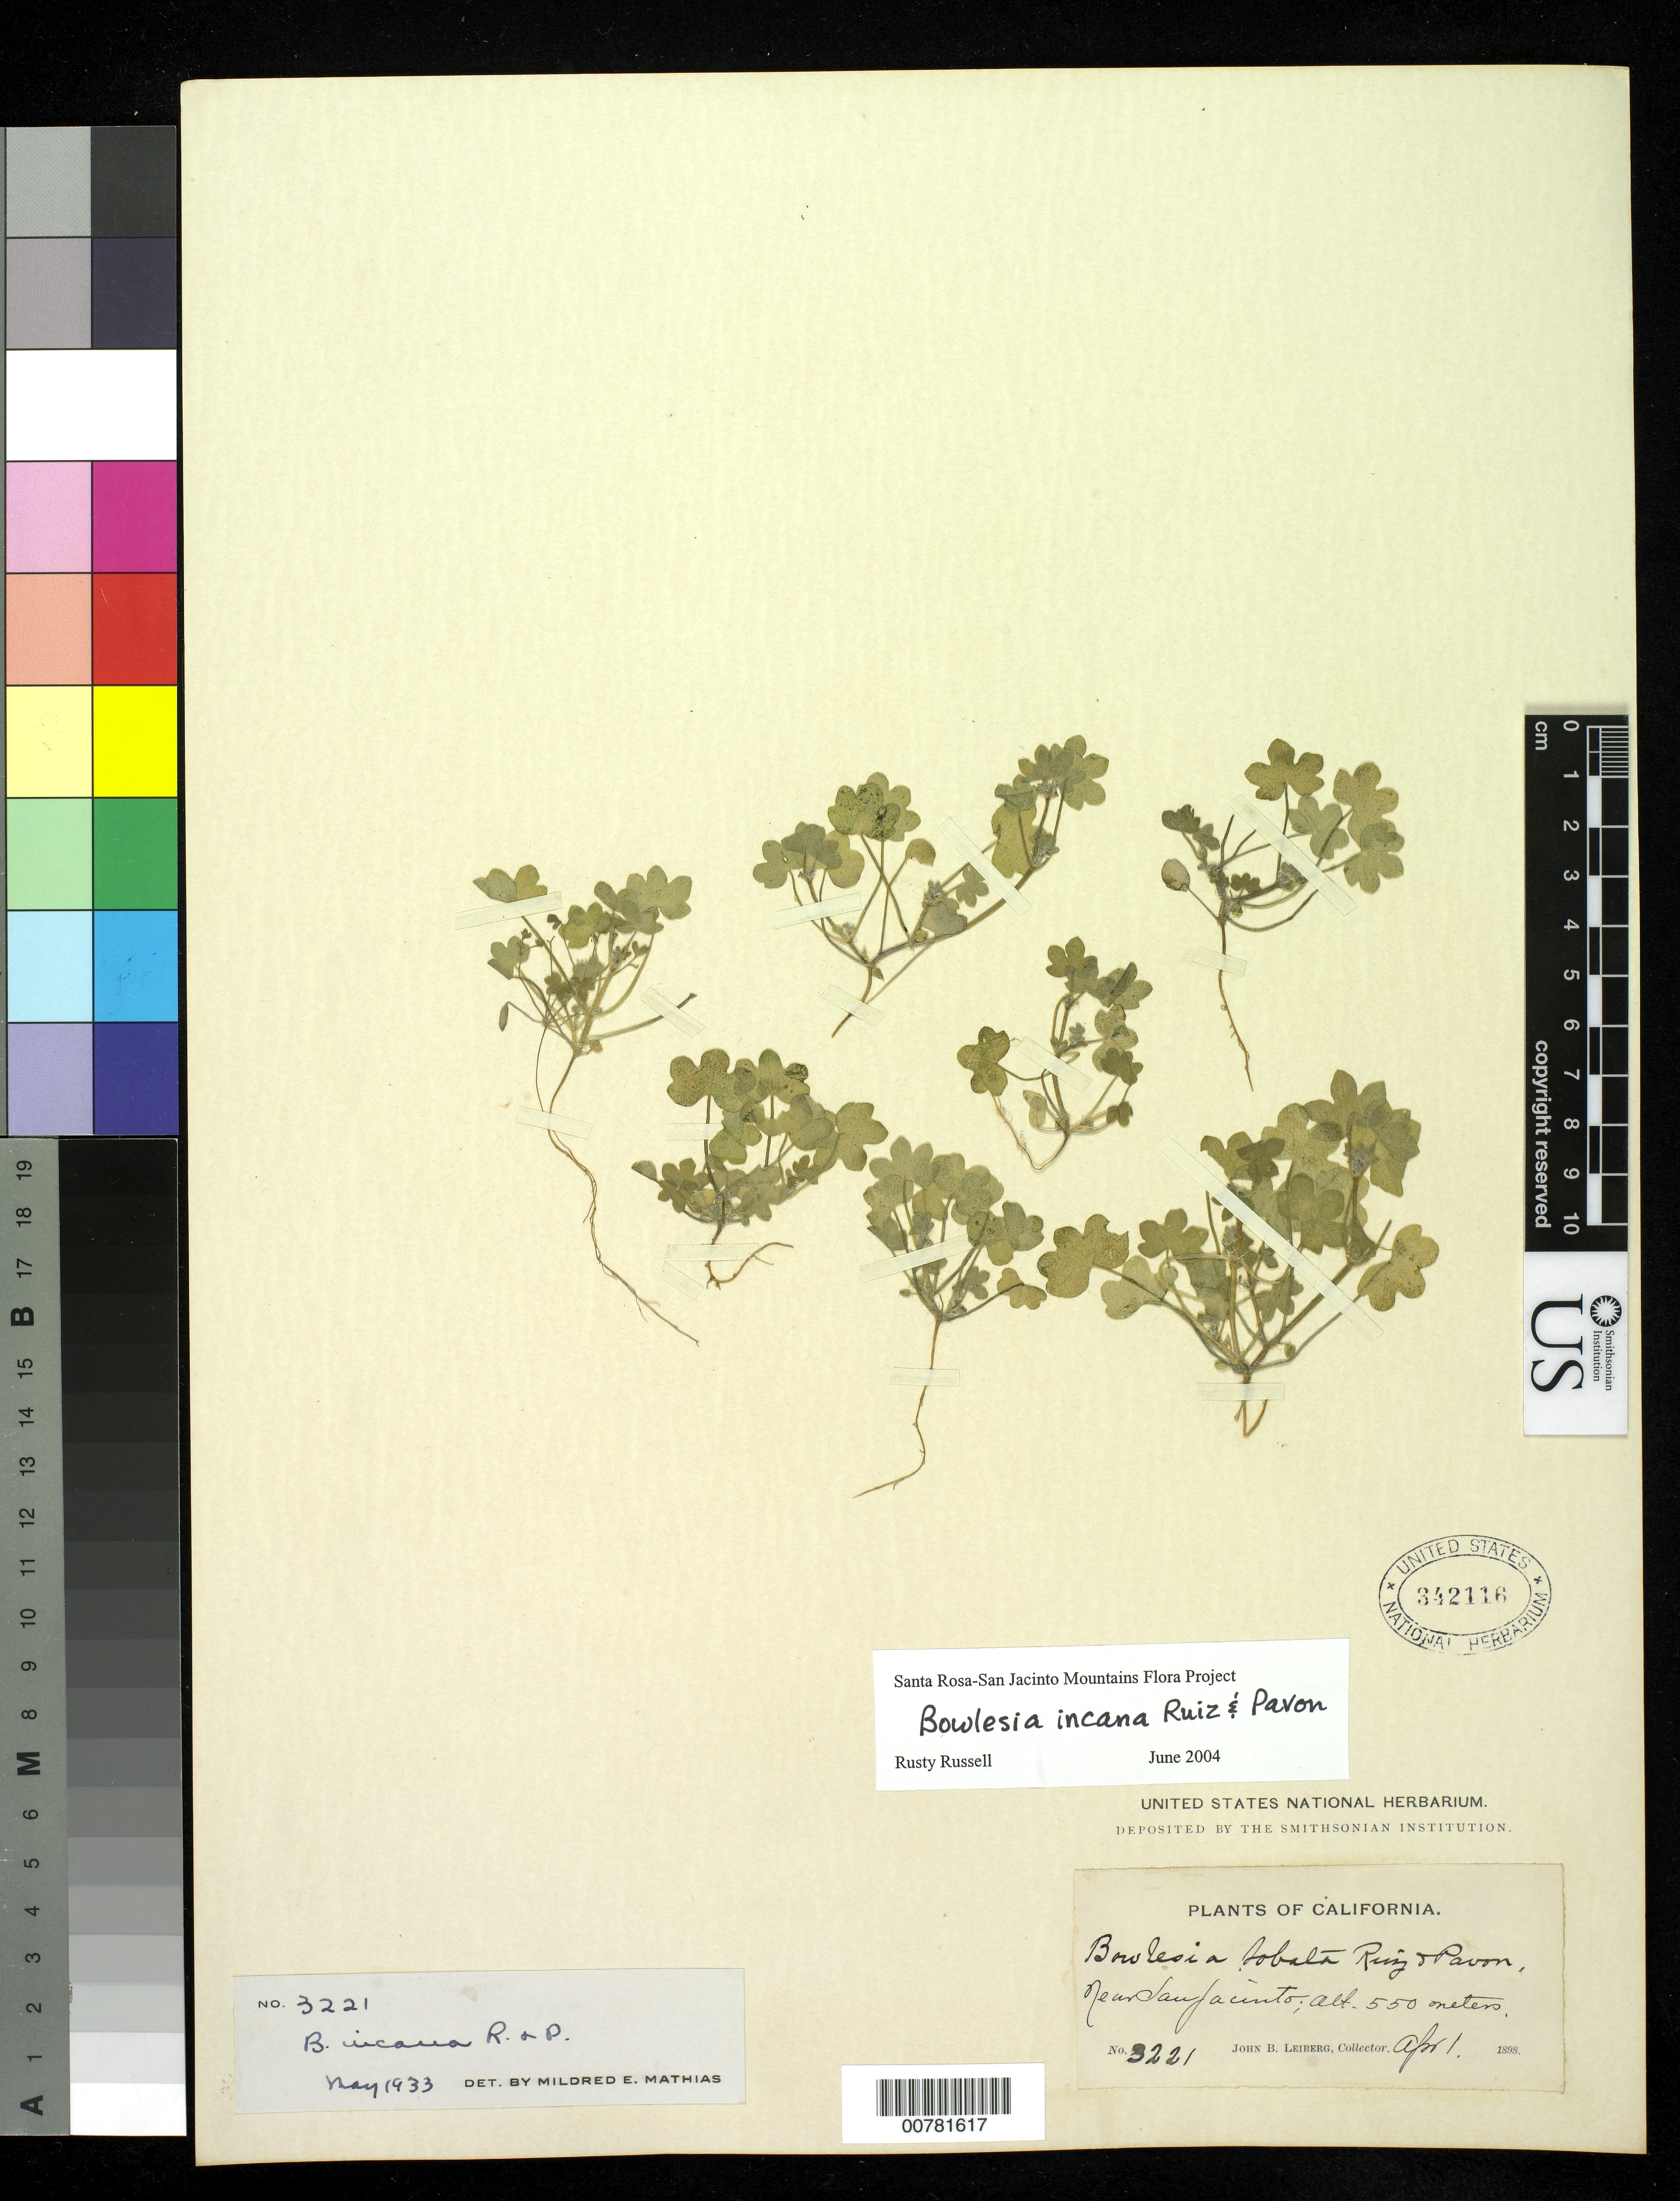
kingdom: Plantae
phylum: Tracheophyta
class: Magnoliopsida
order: Apiales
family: Apiaceae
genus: Bowlesia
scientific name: Bowlesia incana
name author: Ruiz & Pav.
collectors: J. B. Leiberg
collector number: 3221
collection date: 1898-04-01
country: United States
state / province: California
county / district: Riverside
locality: Near San Jacinto.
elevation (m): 550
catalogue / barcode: US 342116